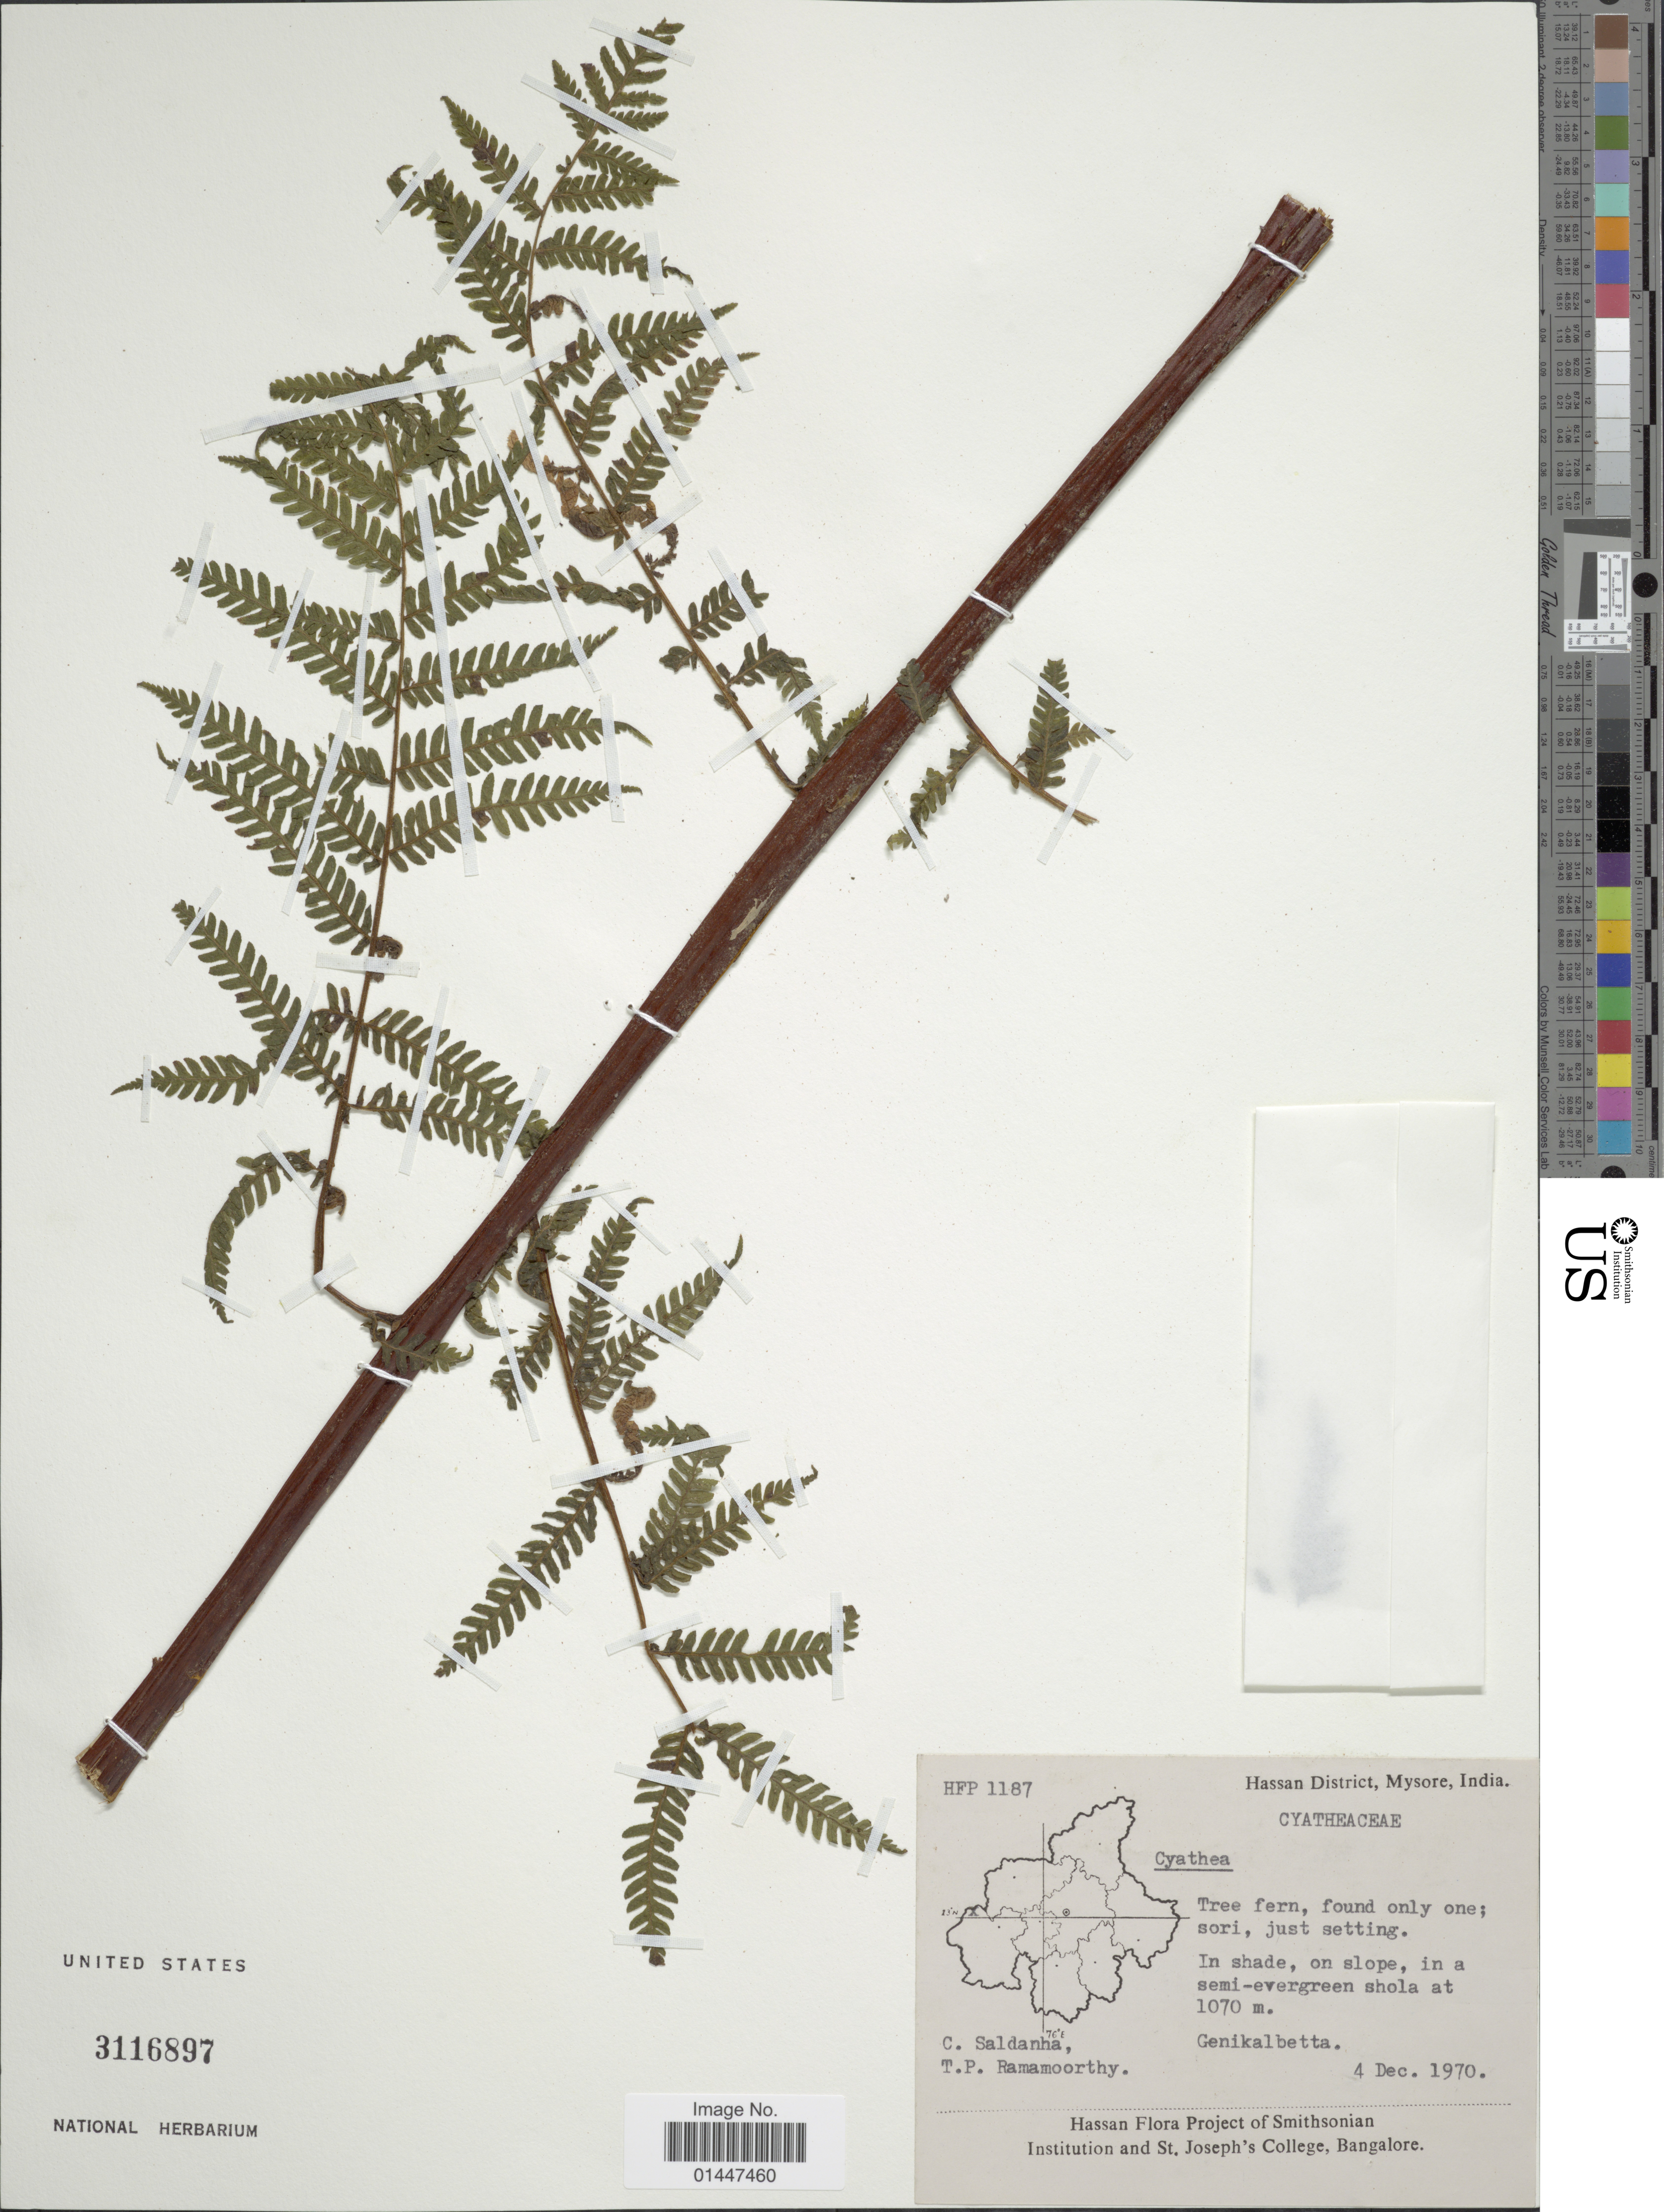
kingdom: Plantae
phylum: Tracheophyta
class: Polypodiopsida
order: Cyatheales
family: Cyatheaceae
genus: Sphaeropteris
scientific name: Sphaeropteris sp.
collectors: C. Saldanha & T. P. Ramamoorthy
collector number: HFP1187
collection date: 1970-12-04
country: India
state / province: Karnataka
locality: Hassan District, Mysore. In shade, on slope, in a semi-evergreen shola. Genikalbetta.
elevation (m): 1070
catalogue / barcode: US 3116897